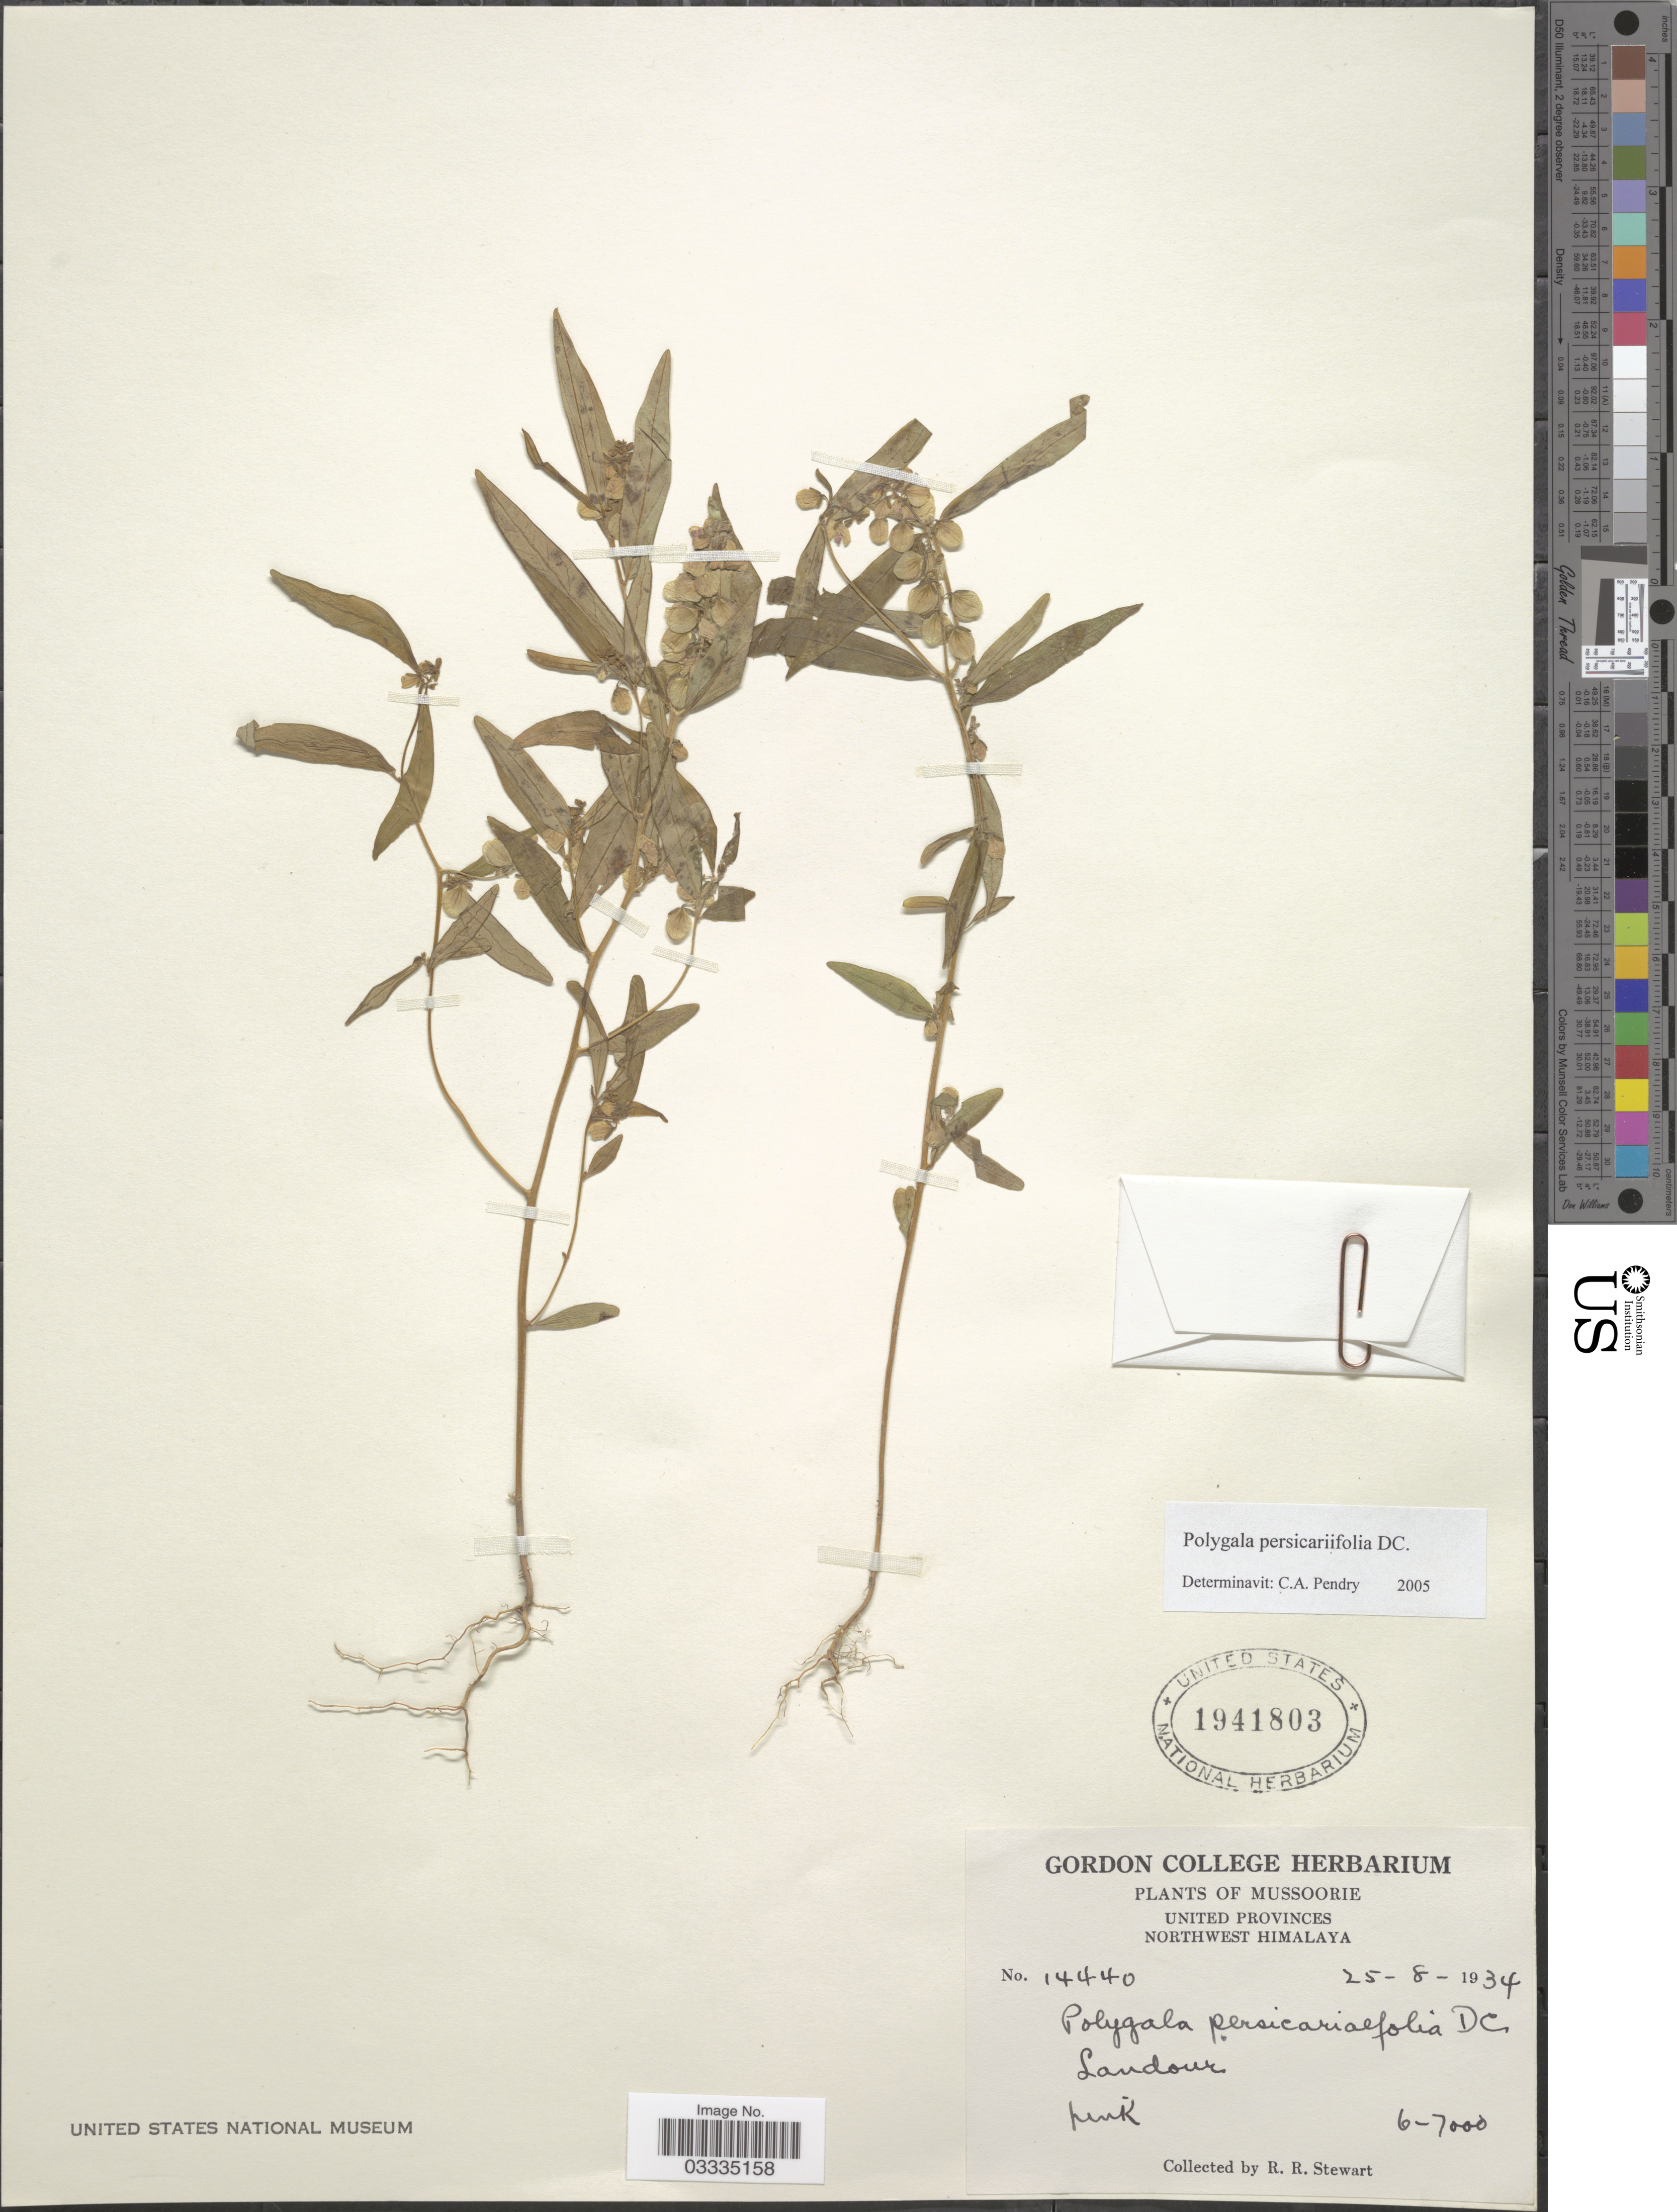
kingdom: Plantae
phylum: Tracheophyta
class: Magnoliopsida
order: Fabales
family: Polygalaceae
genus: Polygala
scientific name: Polygala persicariifolia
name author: DC.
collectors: R. Stewart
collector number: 14440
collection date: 1934-08-25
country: India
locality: Mussoorie. United Provinces Northwest Himalaya. Landour.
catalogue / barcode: US 1941803